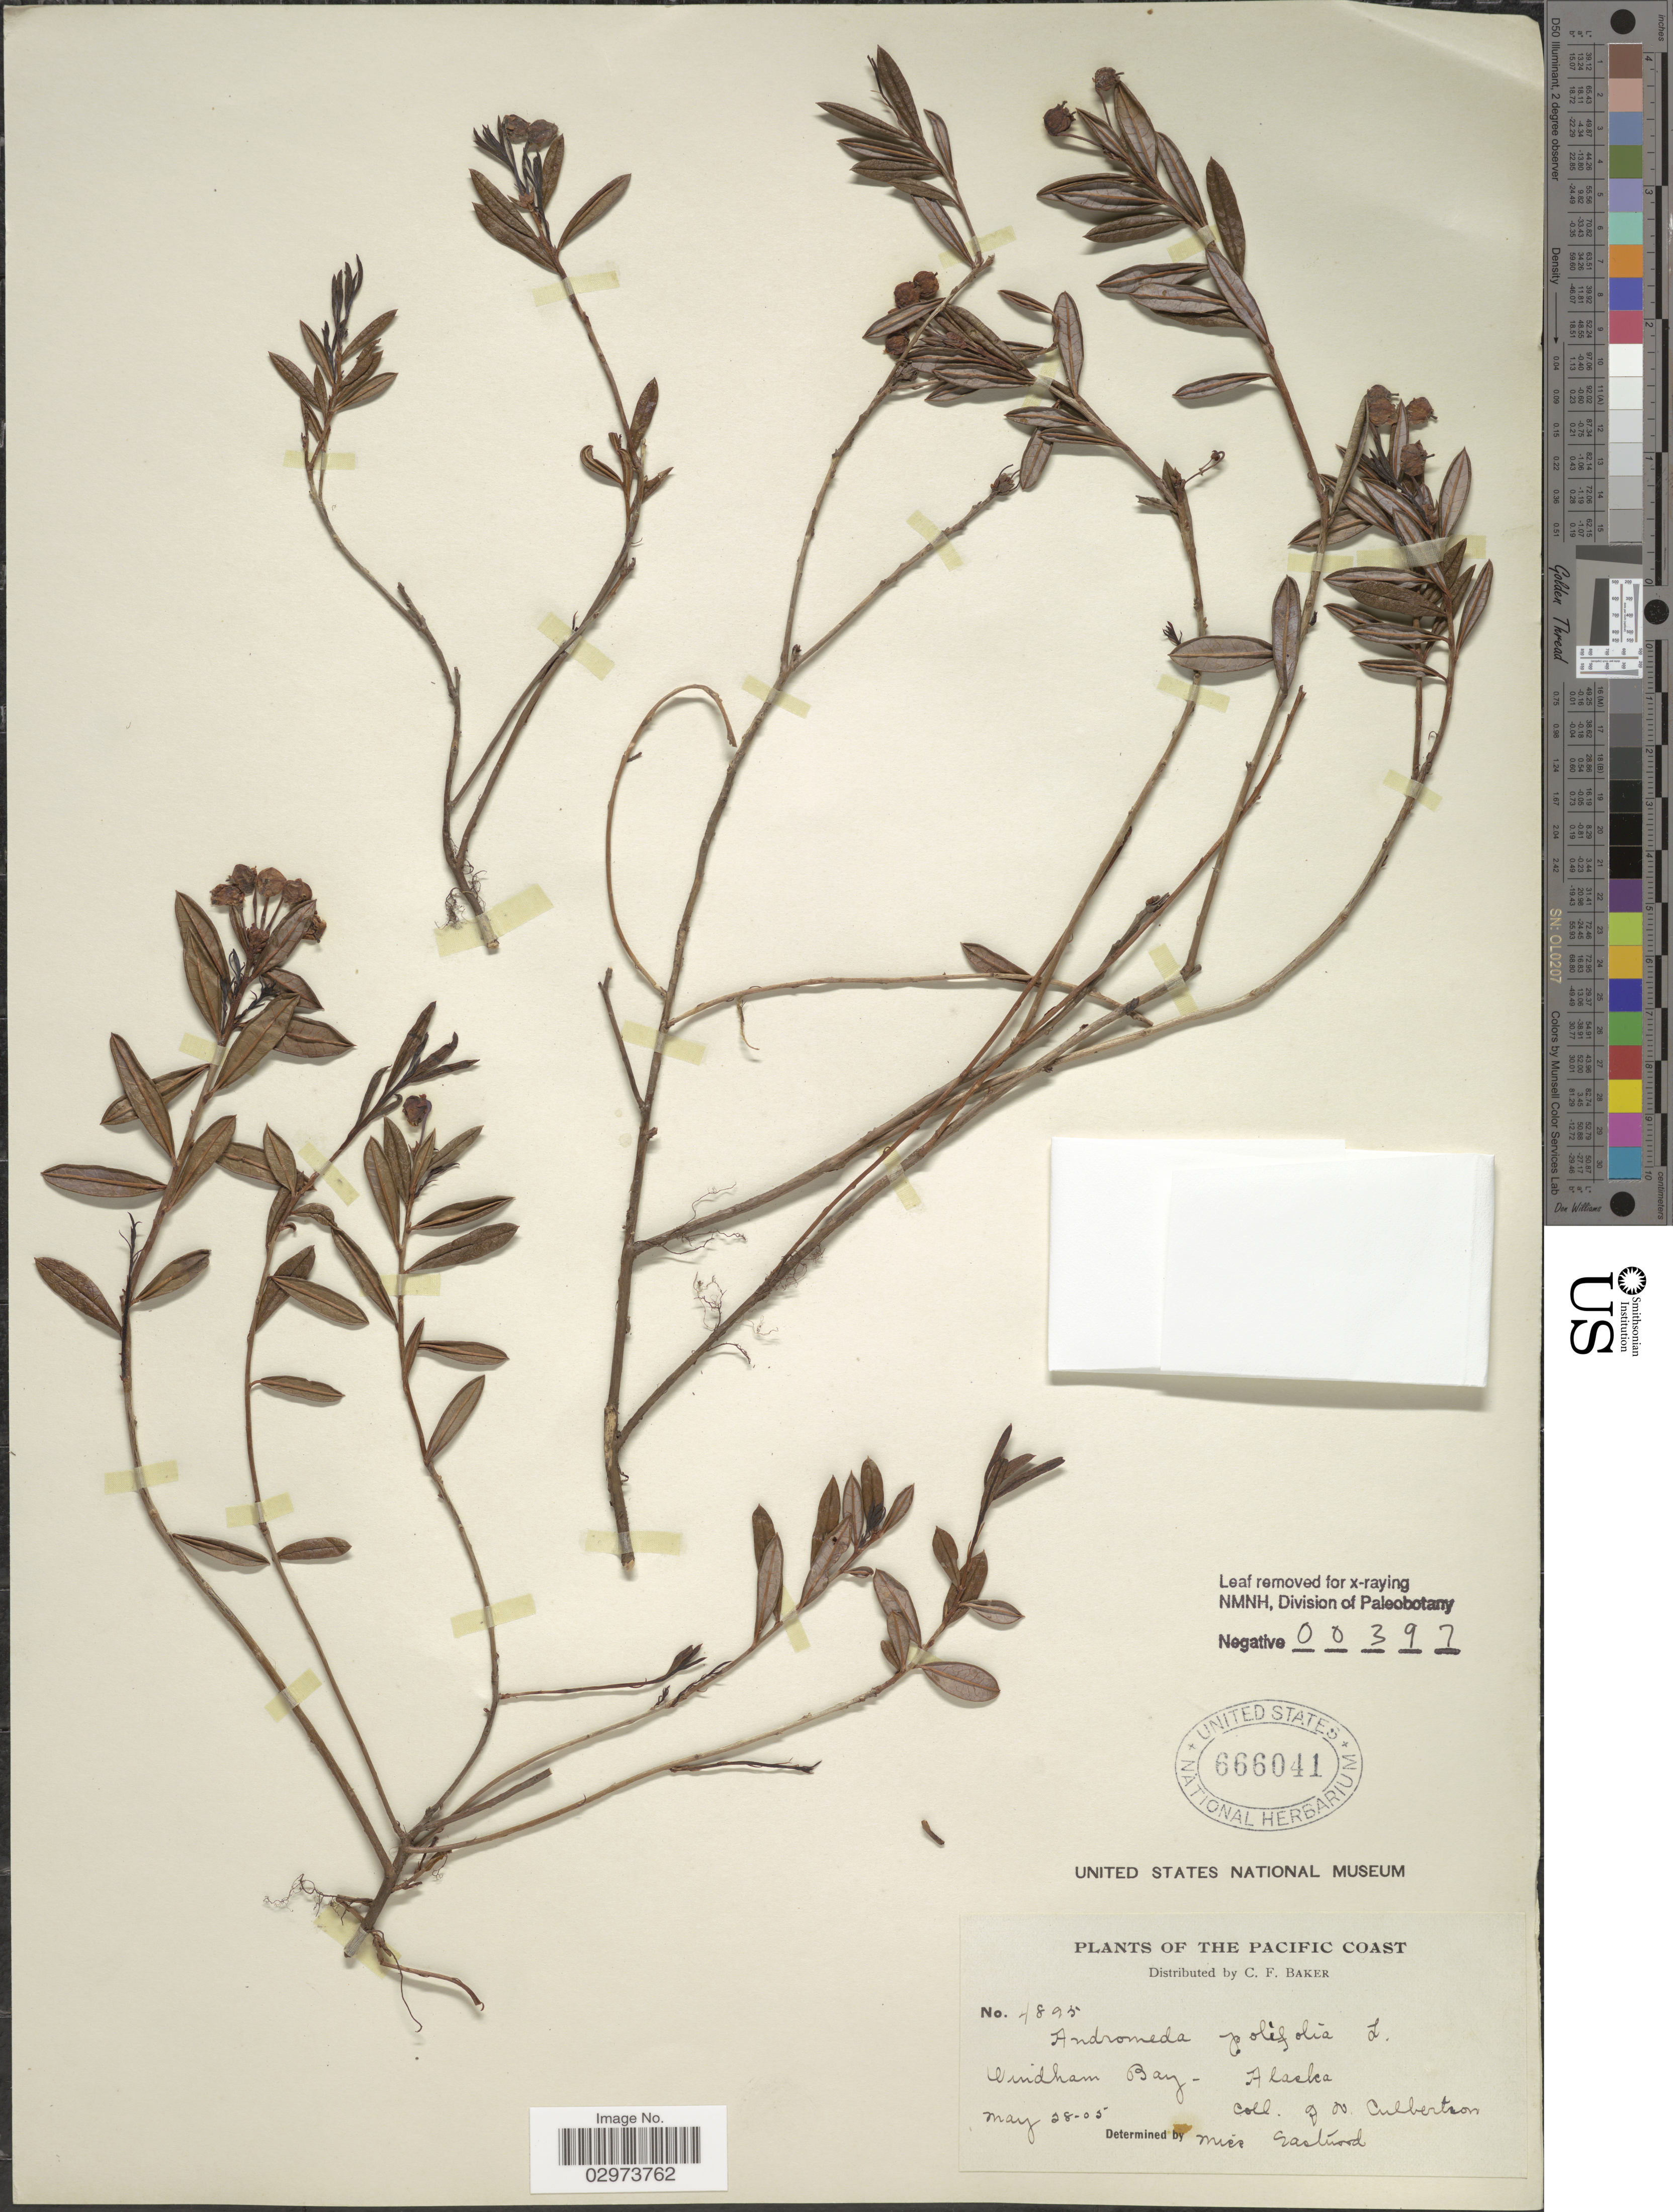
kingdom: Plantae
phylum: Tracheophyta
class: Magnoliopsida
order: Ericales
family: Ericaceae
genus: Andromeda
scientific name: Andromeda polifolia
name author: L.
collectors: J. Culbertson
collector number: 4895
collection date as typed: Transcribed d/m/y: 28/5/5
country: United States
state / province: Alaska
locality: Pacific Coast. Windham Bay.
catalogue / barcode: US 666041